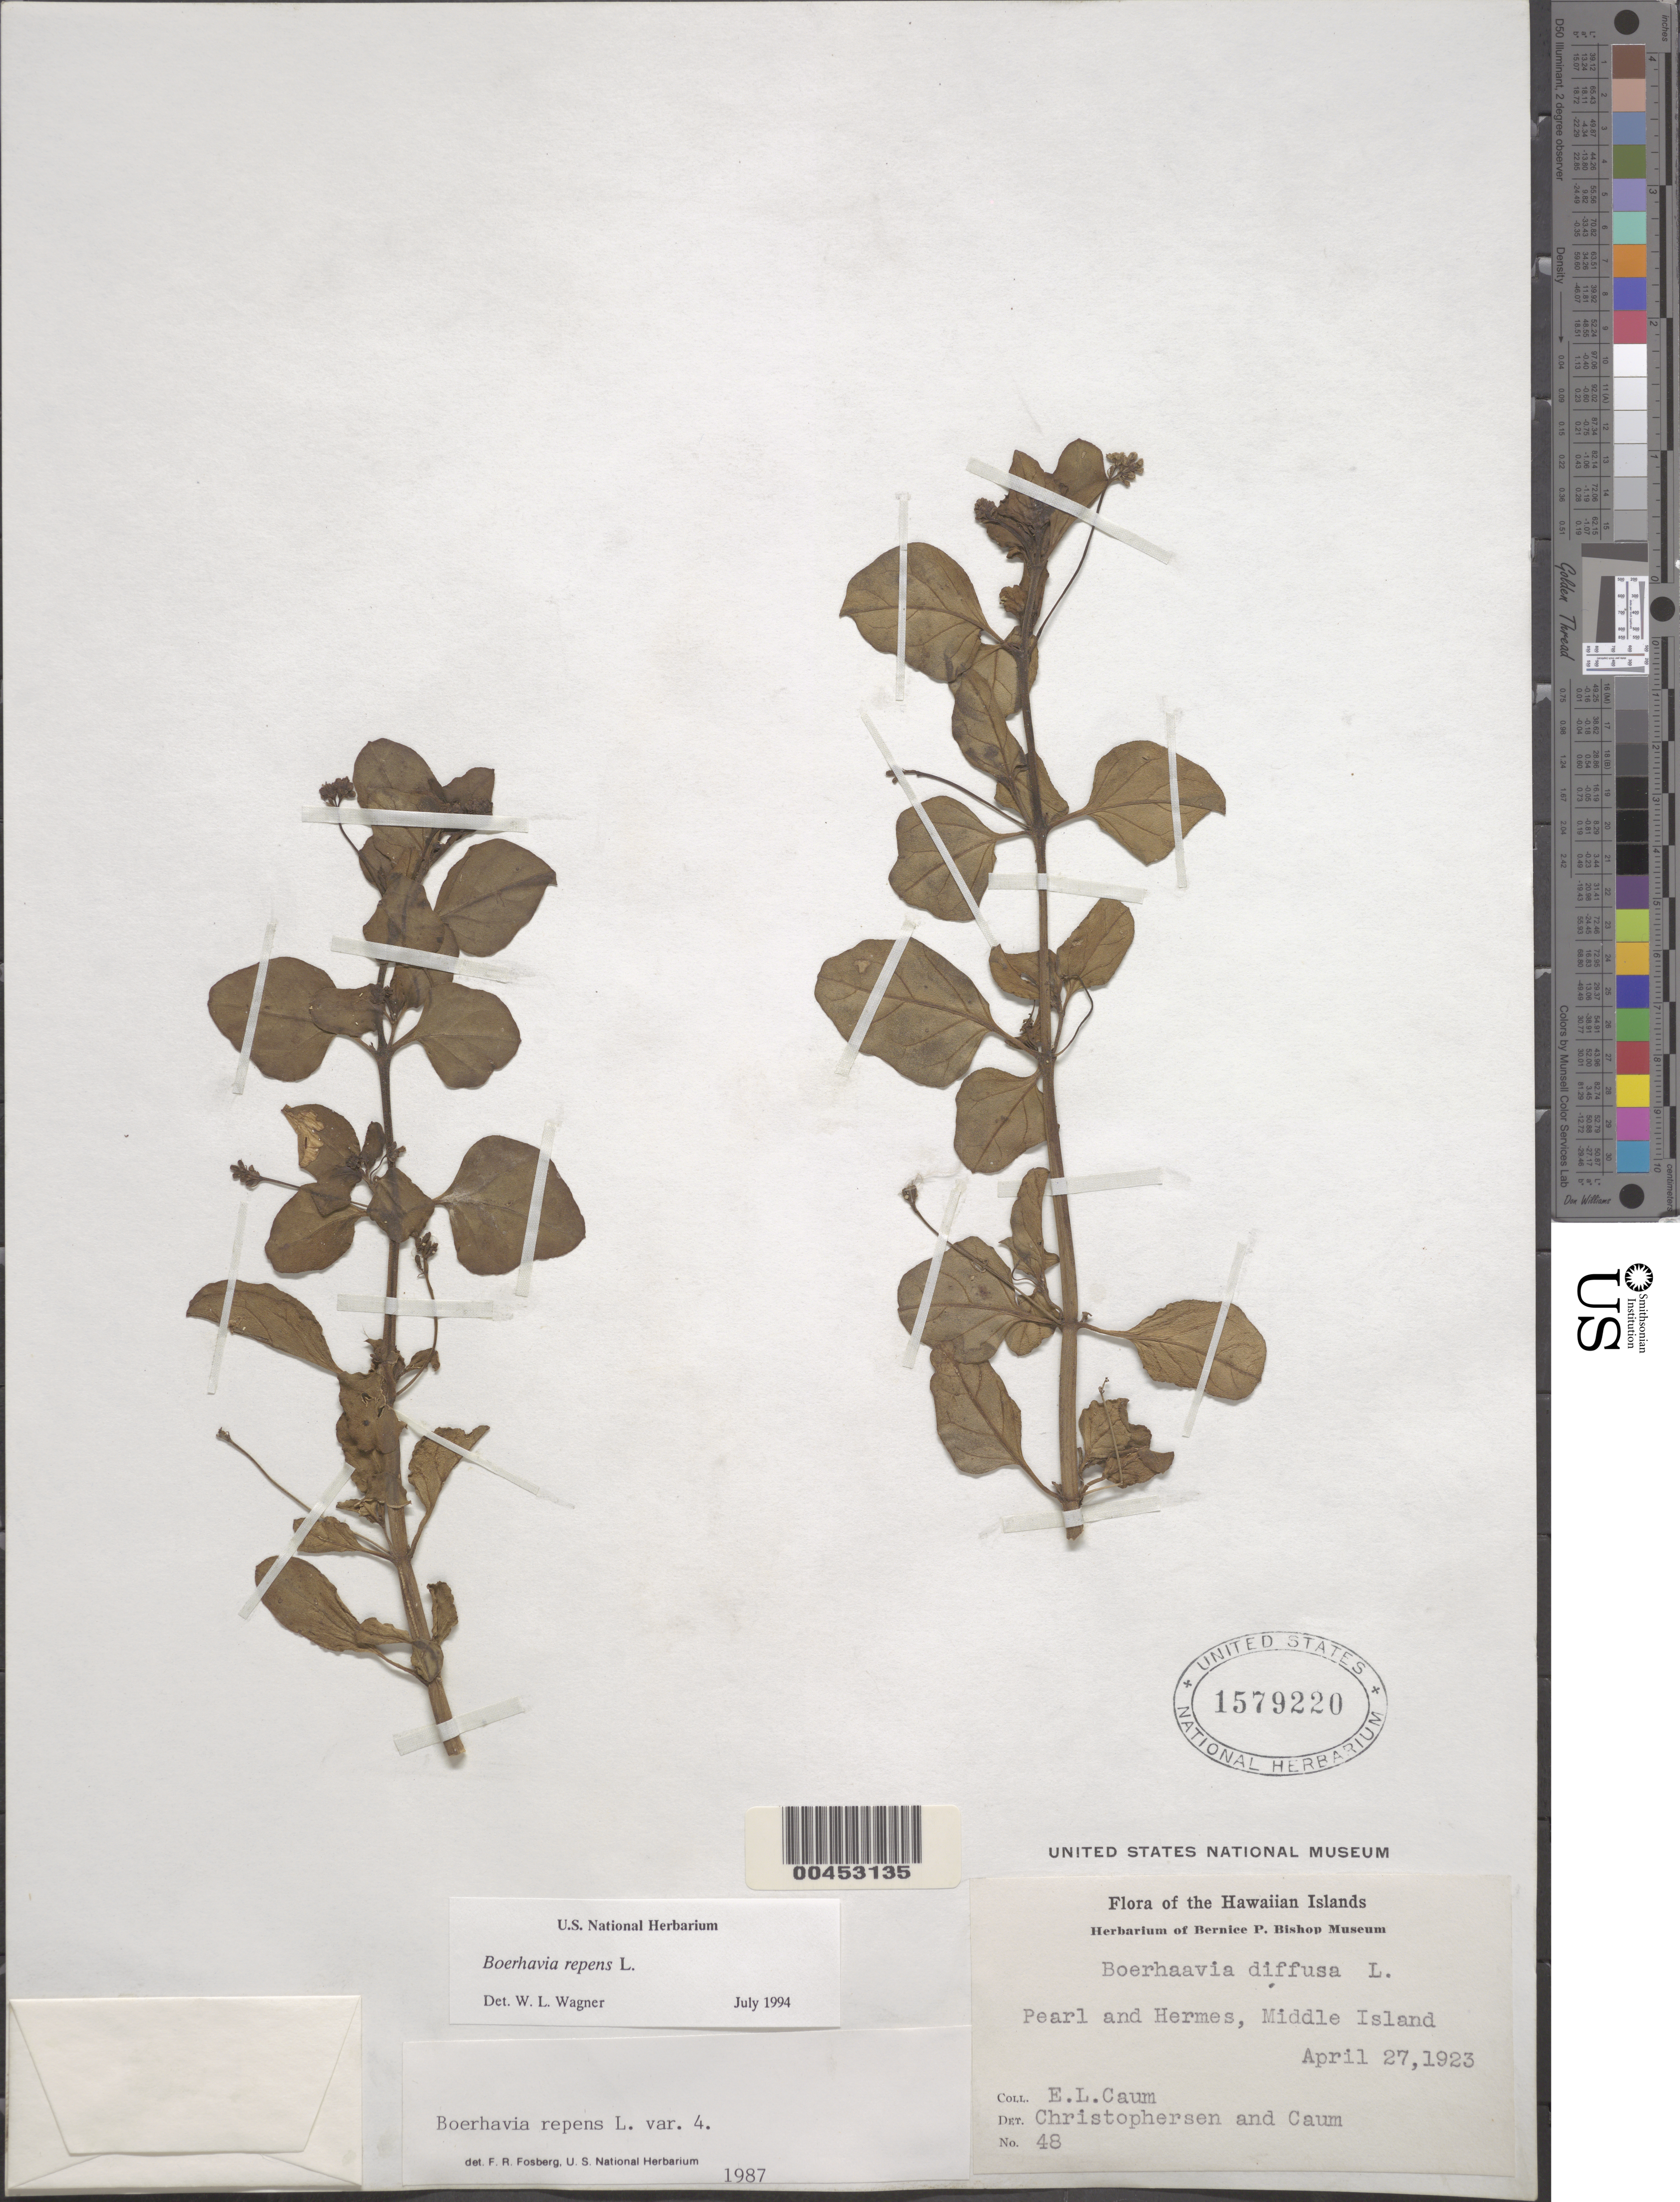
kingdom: Plantae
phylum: Tracheophyta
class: Magnoliopsida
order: Caryophyllales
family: Nyctaginaceae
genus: Boerhavia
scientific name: Boerhavia repens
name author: L.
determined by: Wagner, W. L., (BOT), Smithsonian Institution - National Museum of Natural History (UNITED STATES)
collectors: E. L. Caum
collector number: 48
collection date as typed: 27 Apr 1923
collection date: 1923-04-27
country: United States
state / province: Hawaii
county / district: Honolulu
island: Pearl and Hermes Atoll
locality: Middle Islet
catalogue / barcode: US 1579220